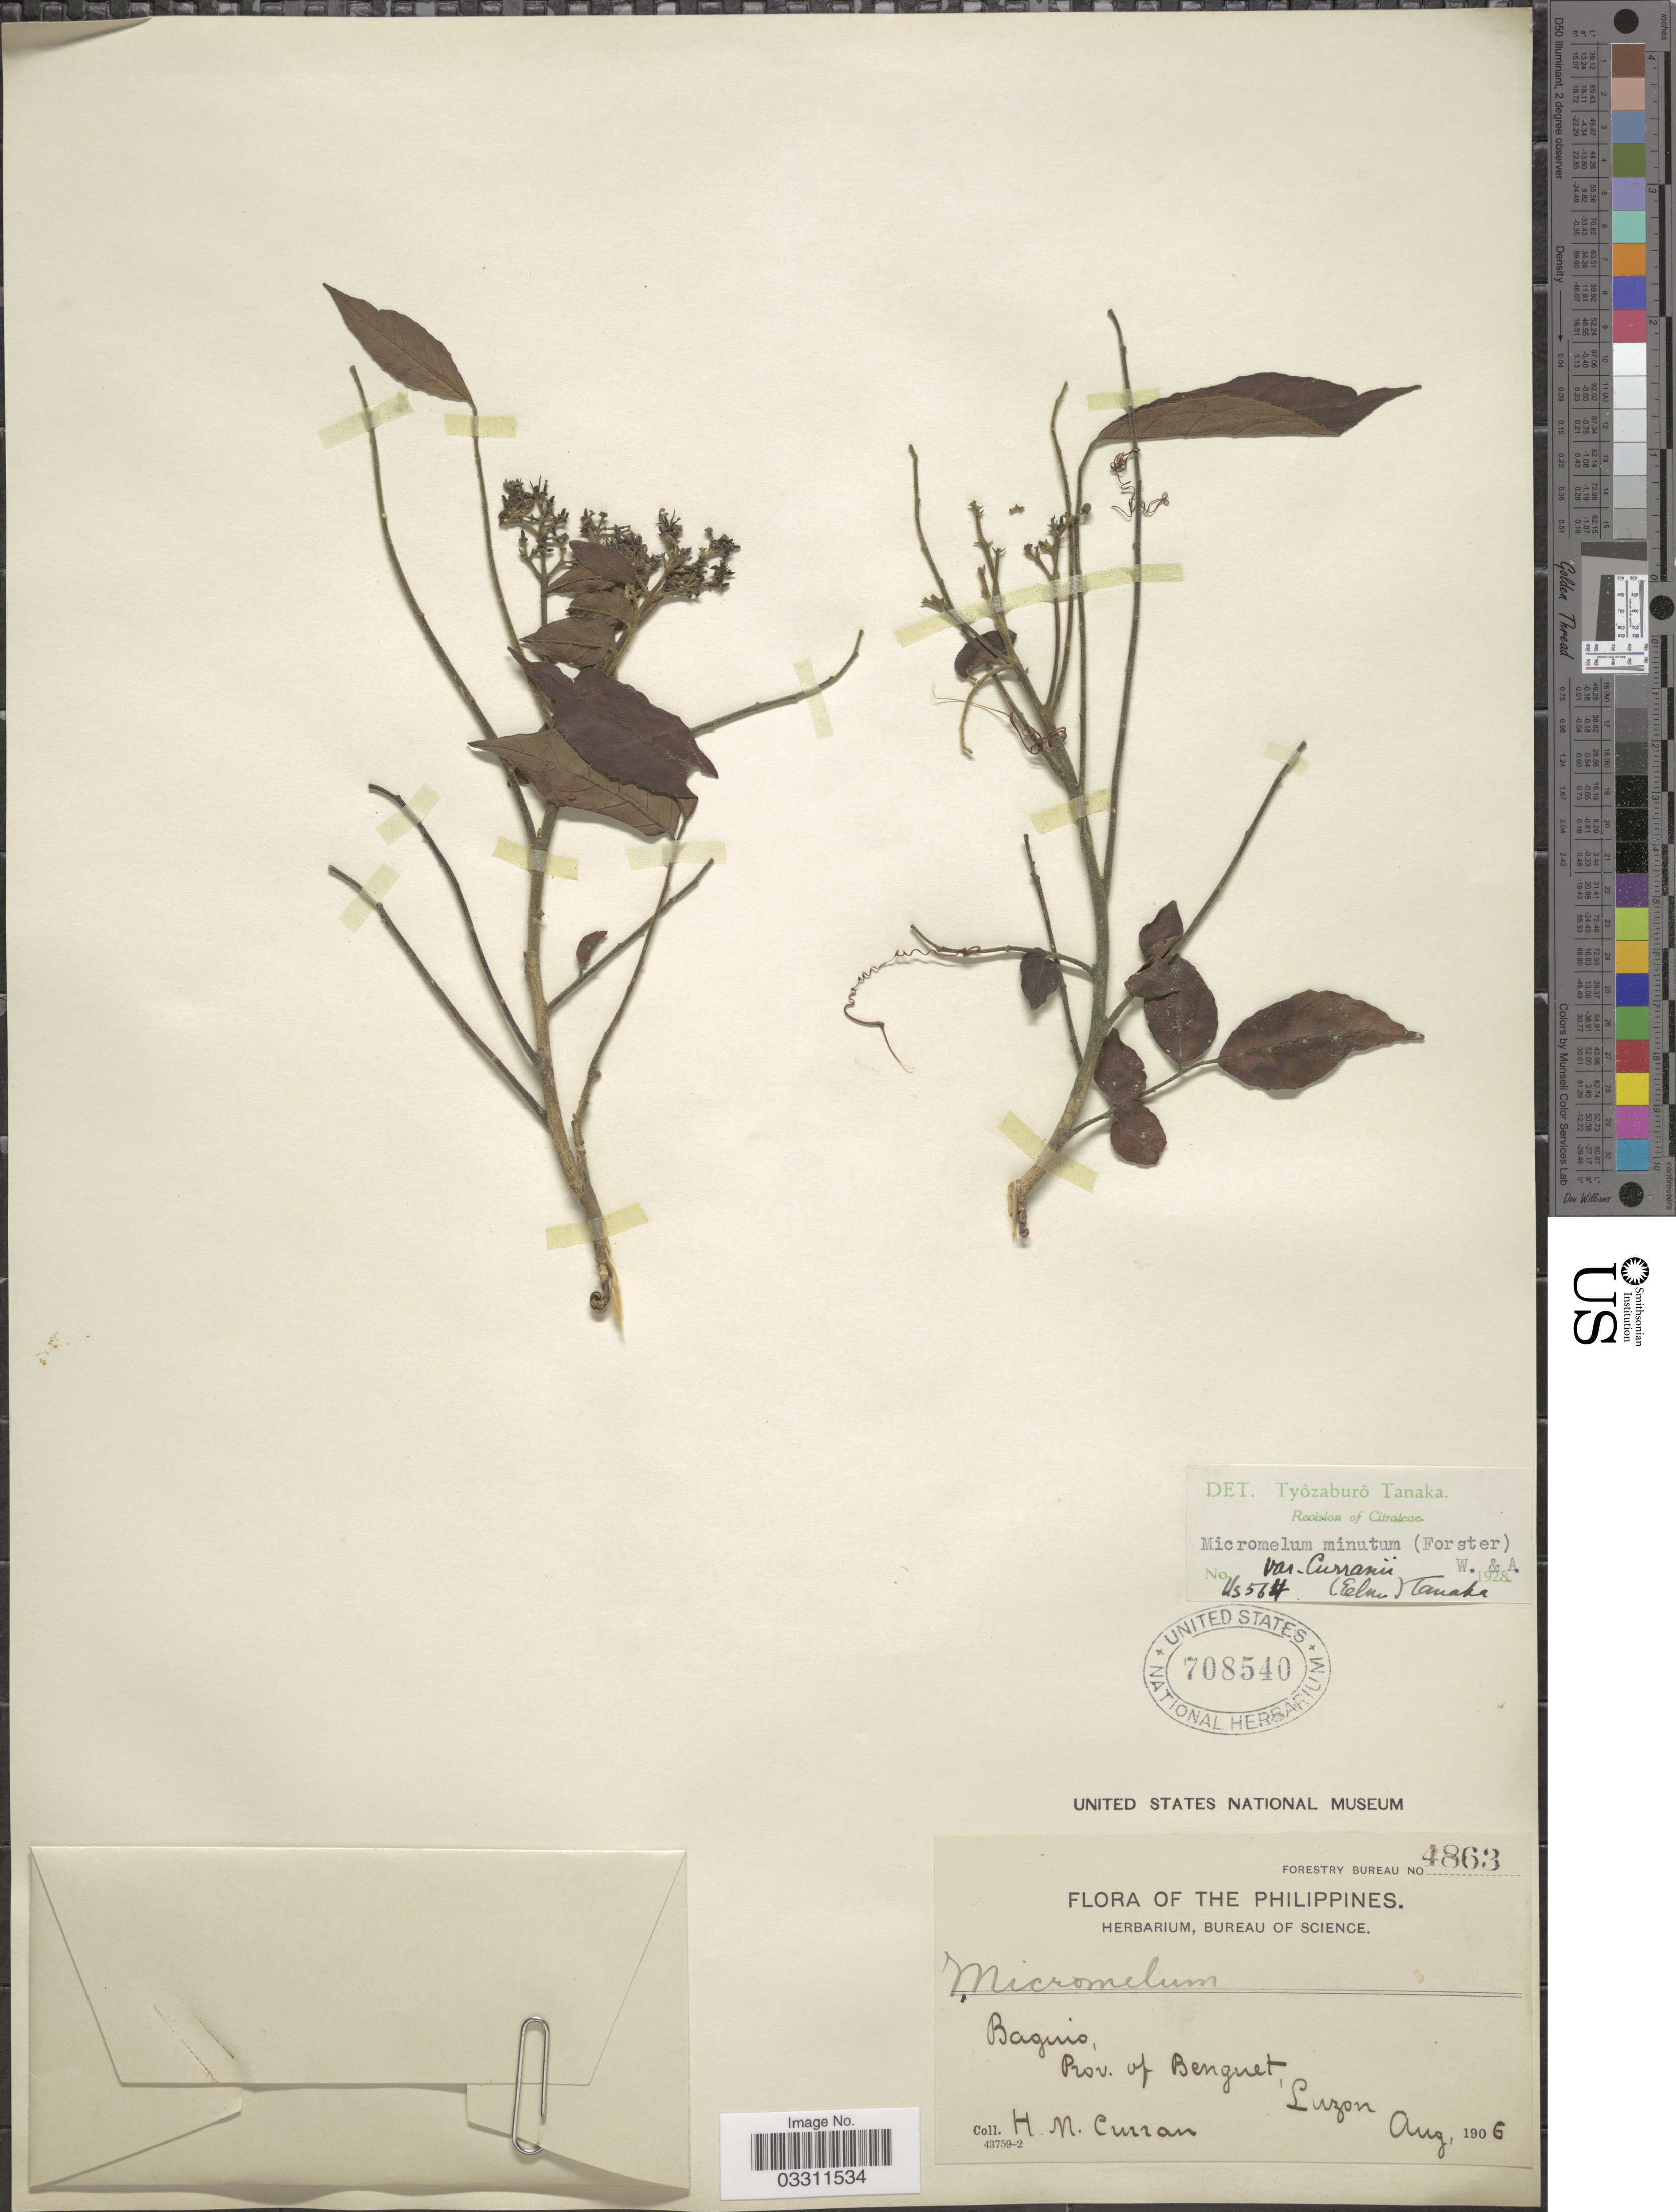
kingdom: Plantae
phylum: Tracheophyta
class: Magnoliopsida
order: Sapindales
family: Rutaceae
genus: Micromelum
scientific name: Micromelum sp.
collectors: H. M. Curran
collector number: Forestry Bureau 4863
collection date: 1906-08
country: Philippines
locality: Baguio, Prov. of Benguet, Luzon.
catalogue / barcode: US 708540